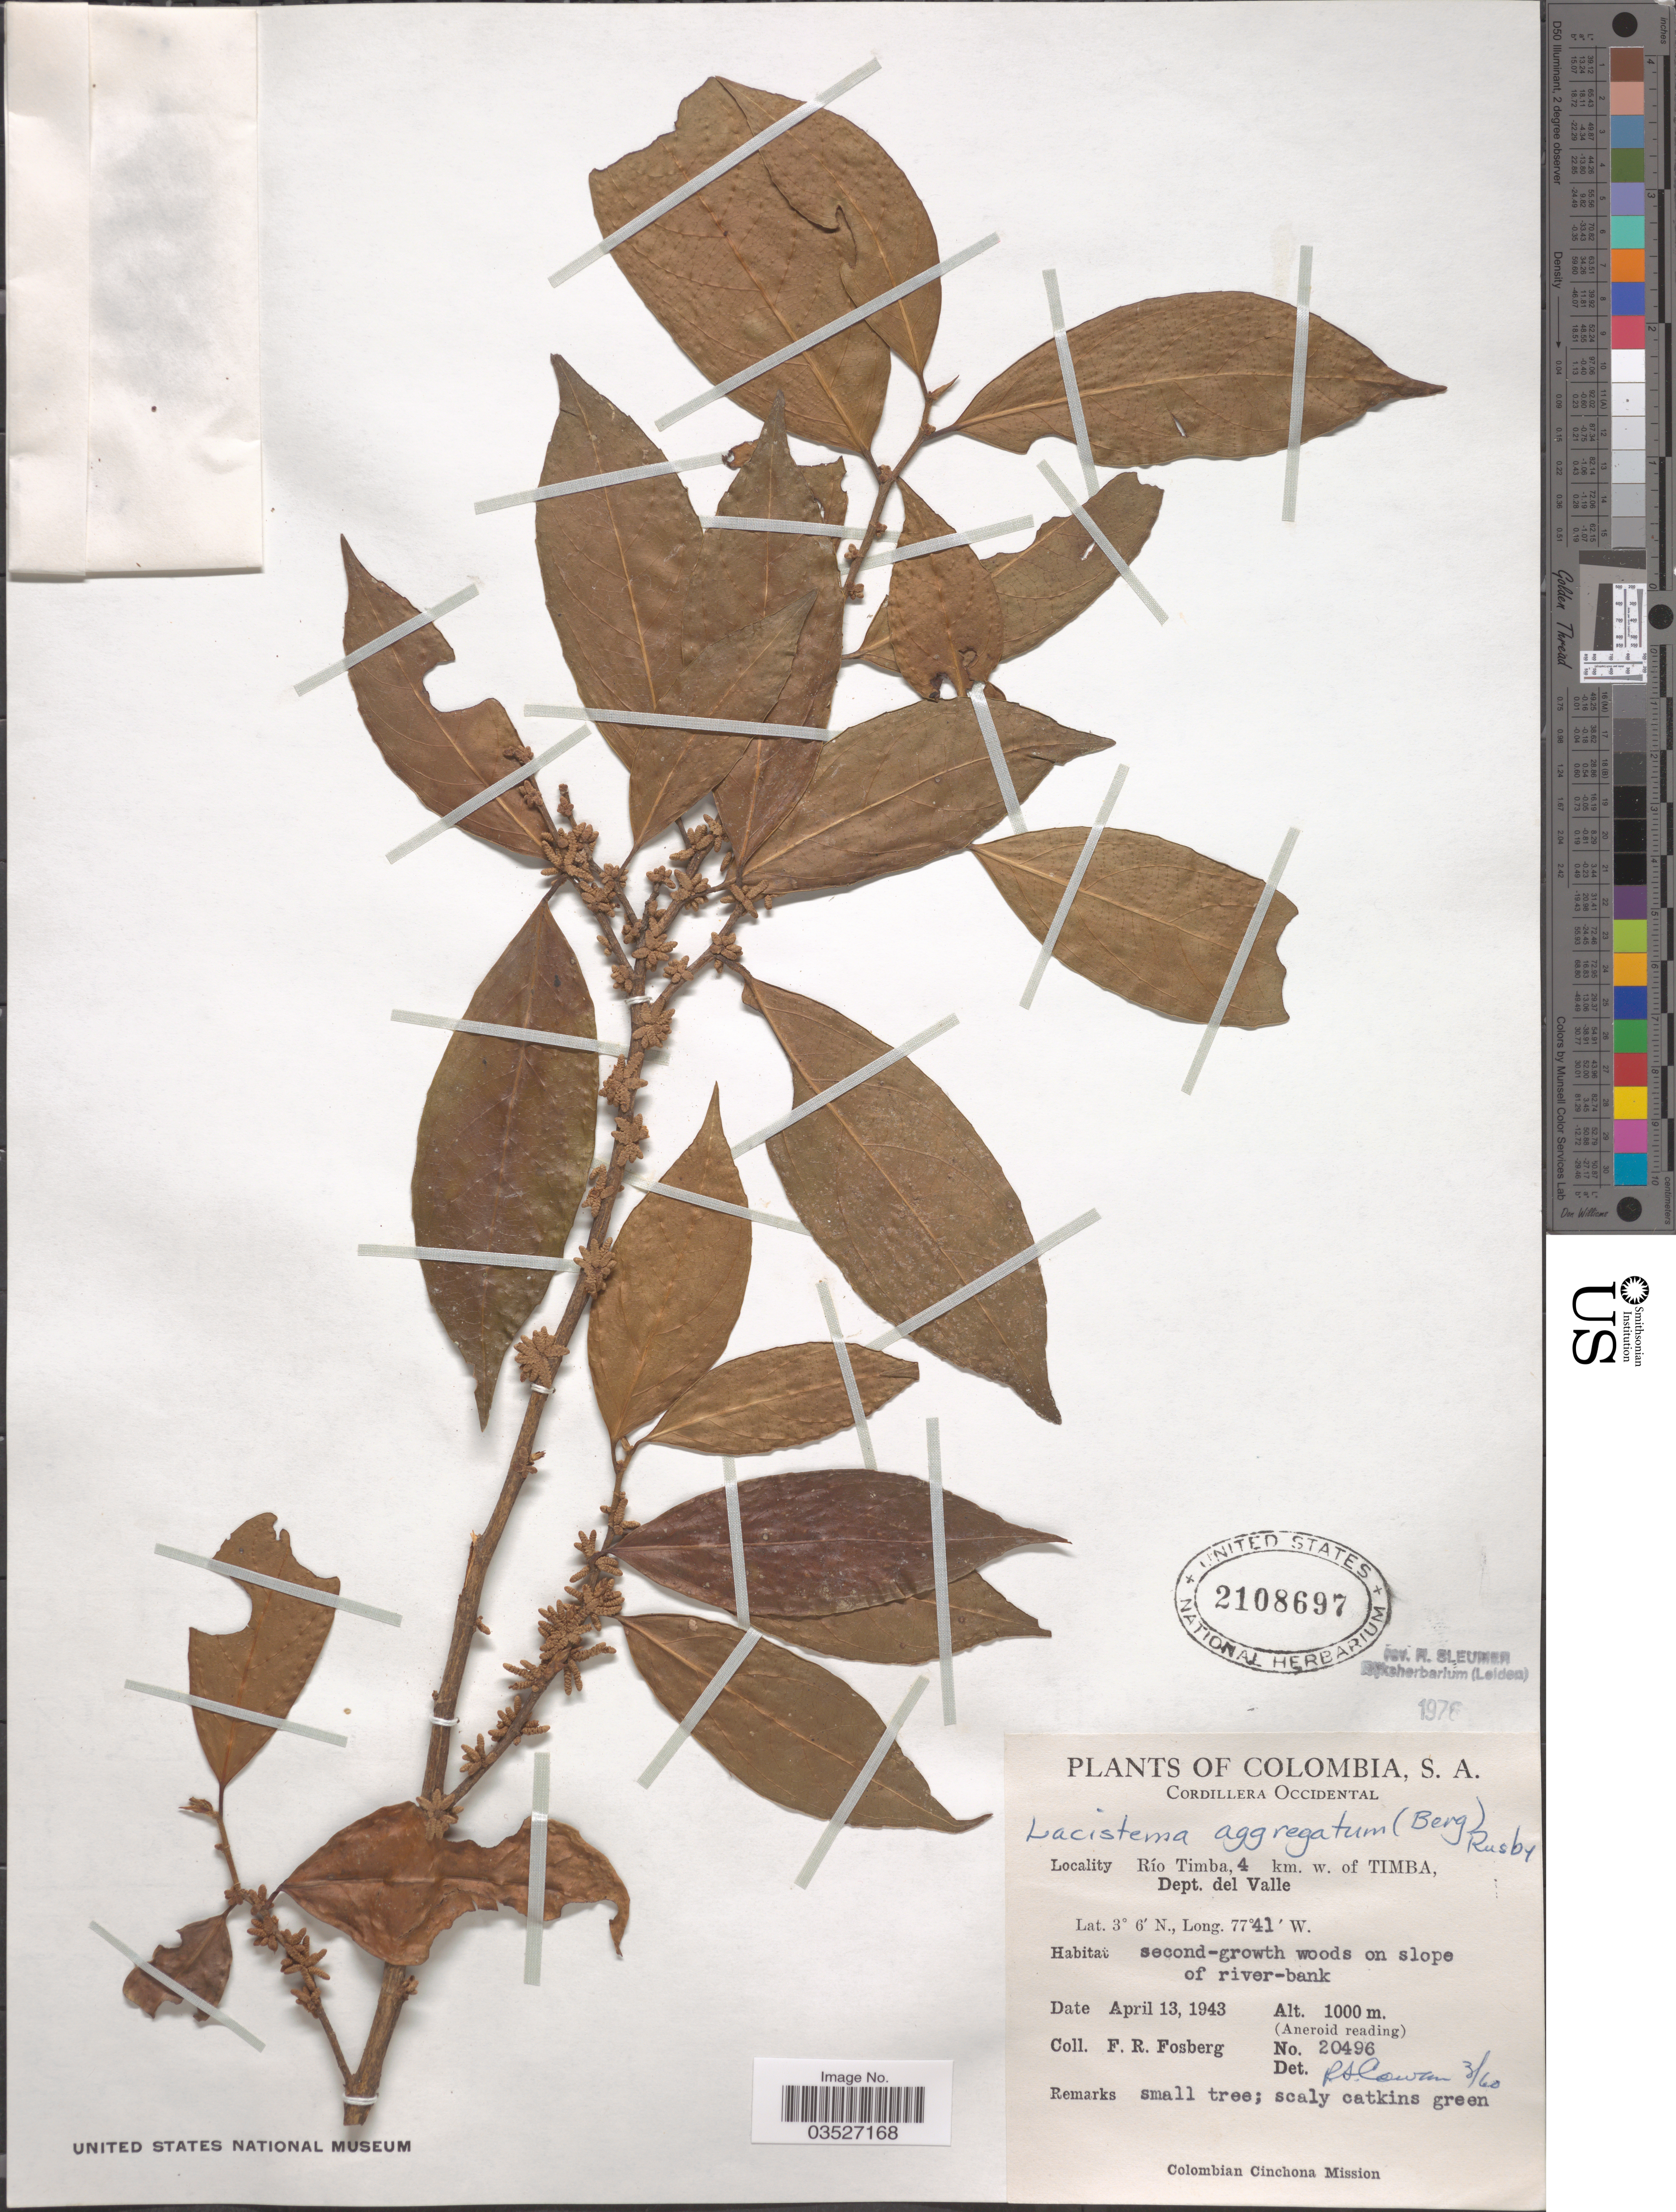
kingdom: Plantae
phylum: Tracheophyta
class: Magnoliopsida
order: Malpighiales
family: Lacistemataceae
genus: Lacistema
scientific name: Lacistema aggregatum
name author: (P.J. Bergius) Rusby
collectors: F. R. Fosberg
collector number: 20496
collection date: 1943-04-13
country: Colombia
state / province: Valle del Cauca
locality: Cordillera Occidental. Río Timba, 4 km. w. of Timba, Dept. del Valle.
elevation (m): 1000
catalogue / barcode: US 2108697